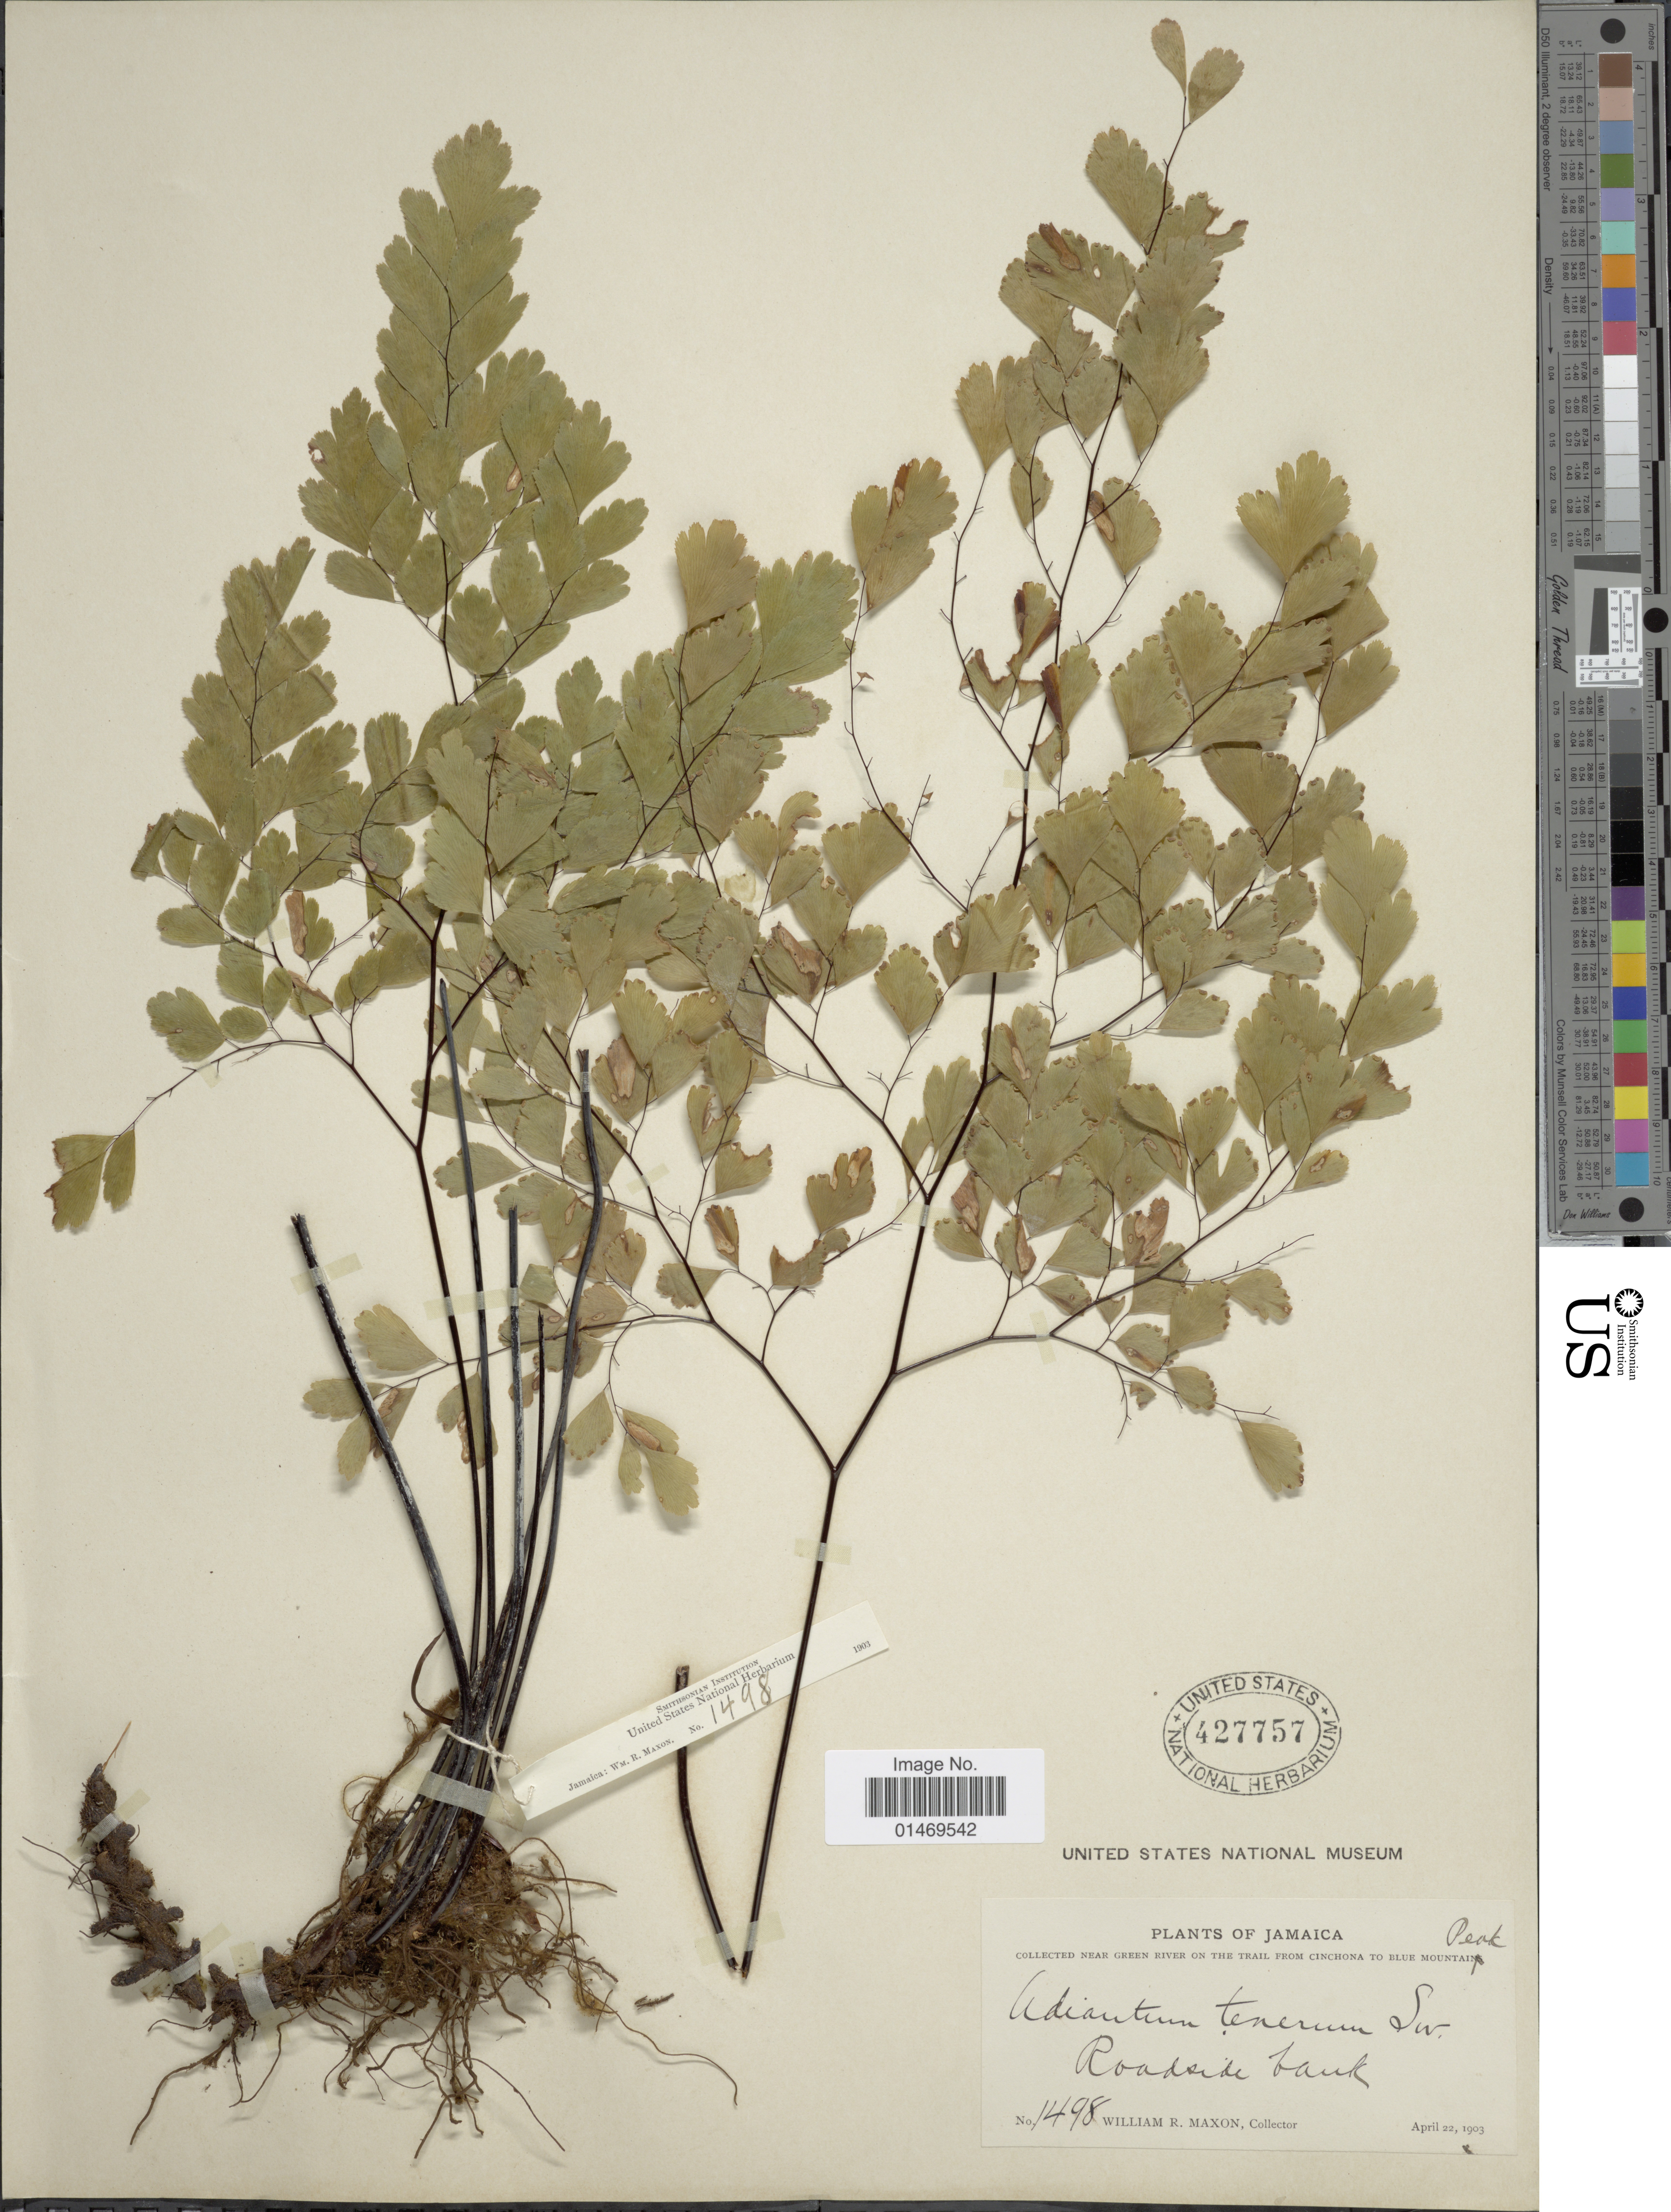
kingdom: Plantae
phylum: Tracheophyta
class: Polypodiopsida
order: Polypodiales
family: Pteridaceae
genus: Adiantum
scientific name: Adiantum tenerum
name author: Sw.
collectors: W. R. Maxon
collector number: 1498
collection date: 1903-04-22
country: Jamaica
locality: Near green river on the trail from Cinchona to Blue mountain Peak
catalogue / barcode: US 427757